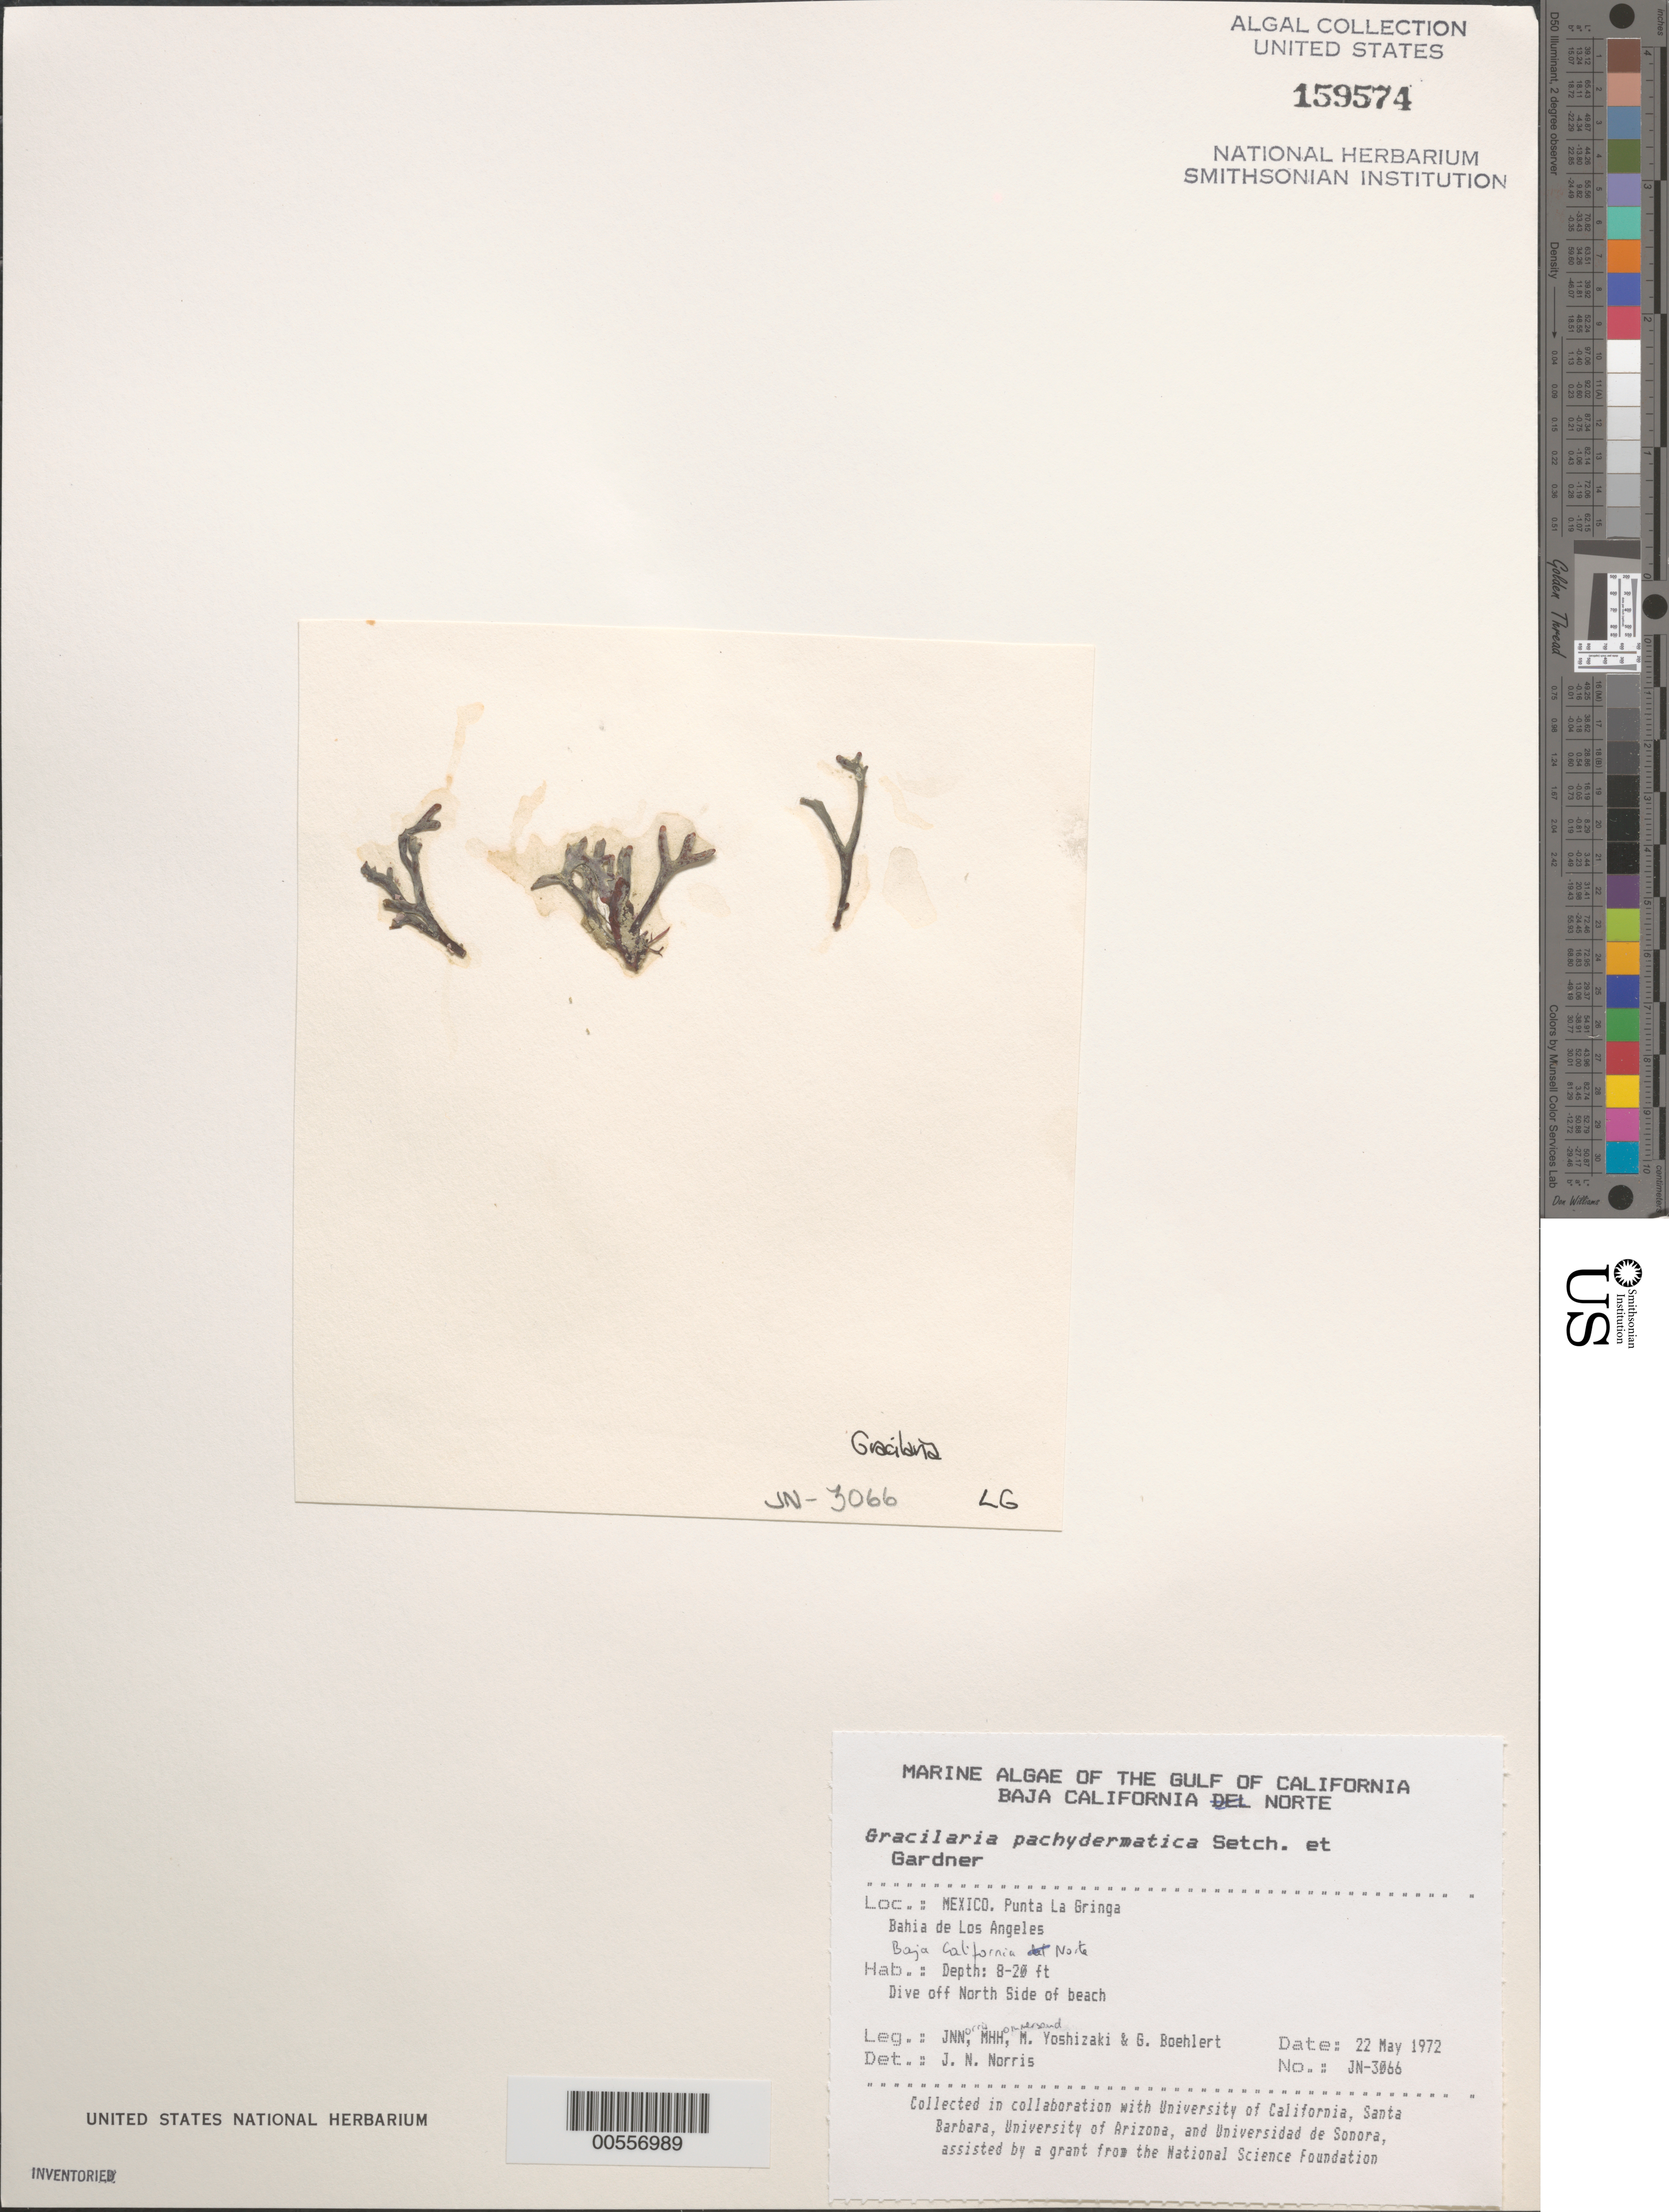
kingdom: Plantae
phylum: Rhodophyta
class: Florideophyceae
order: Gracilariales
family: Gracilariaceae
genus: Gracilaria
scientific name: Gracilaria pachydermatica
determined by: Norris, James N.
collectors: J. N. Norris, M. H. Hommersand, M. Yoshizaki & G. Boehlert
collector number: JN-3066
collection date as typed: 22 May 1972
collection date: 1972-05-22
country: Mexico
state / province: Baja California Norte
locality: Punta La Gringa, Bahia de los Angeles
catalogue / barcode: US 159574